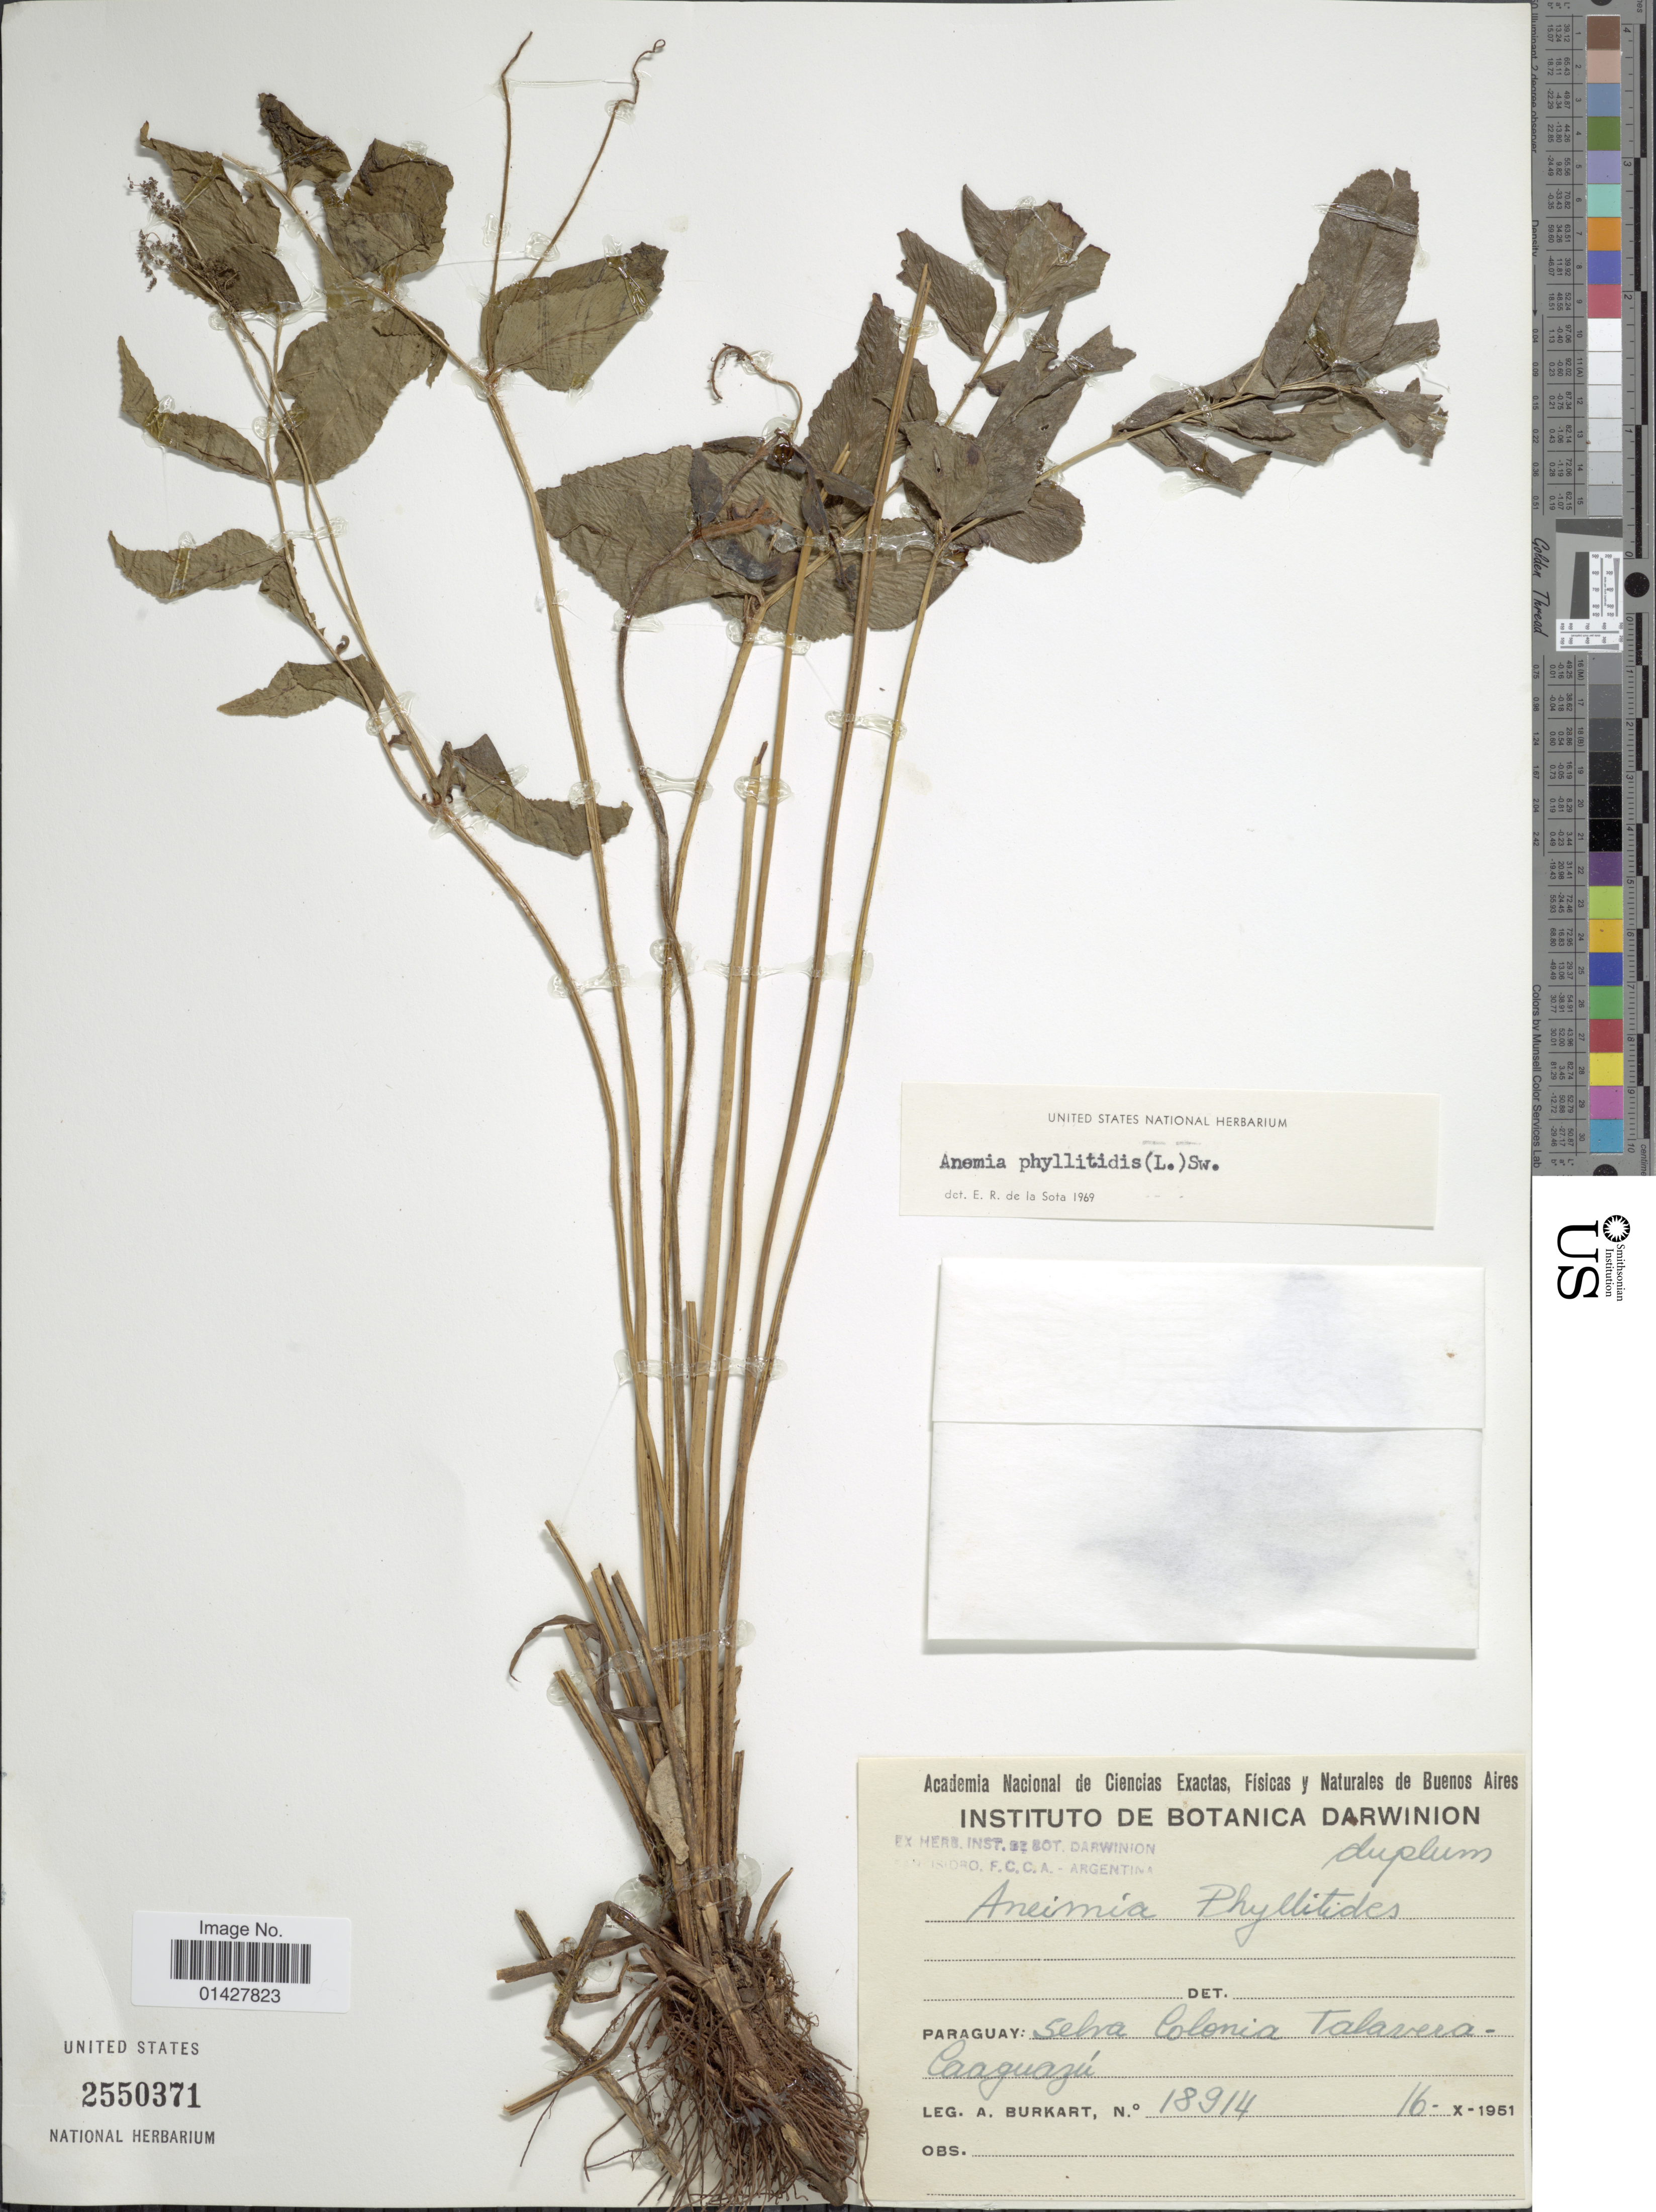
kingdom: Plantae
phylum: Tracheophyta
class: Polypodiopsida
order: Schizaeales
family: Anemiaceae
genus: Anemia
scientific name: Anemia phyllitidis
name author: (L.) Sw.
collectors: A. E. Burkart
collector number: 18914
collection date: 1951-10-16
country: Paraguay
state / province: Caaguazu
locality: Selva Colonia Talaveca.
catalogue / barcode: US 2550371